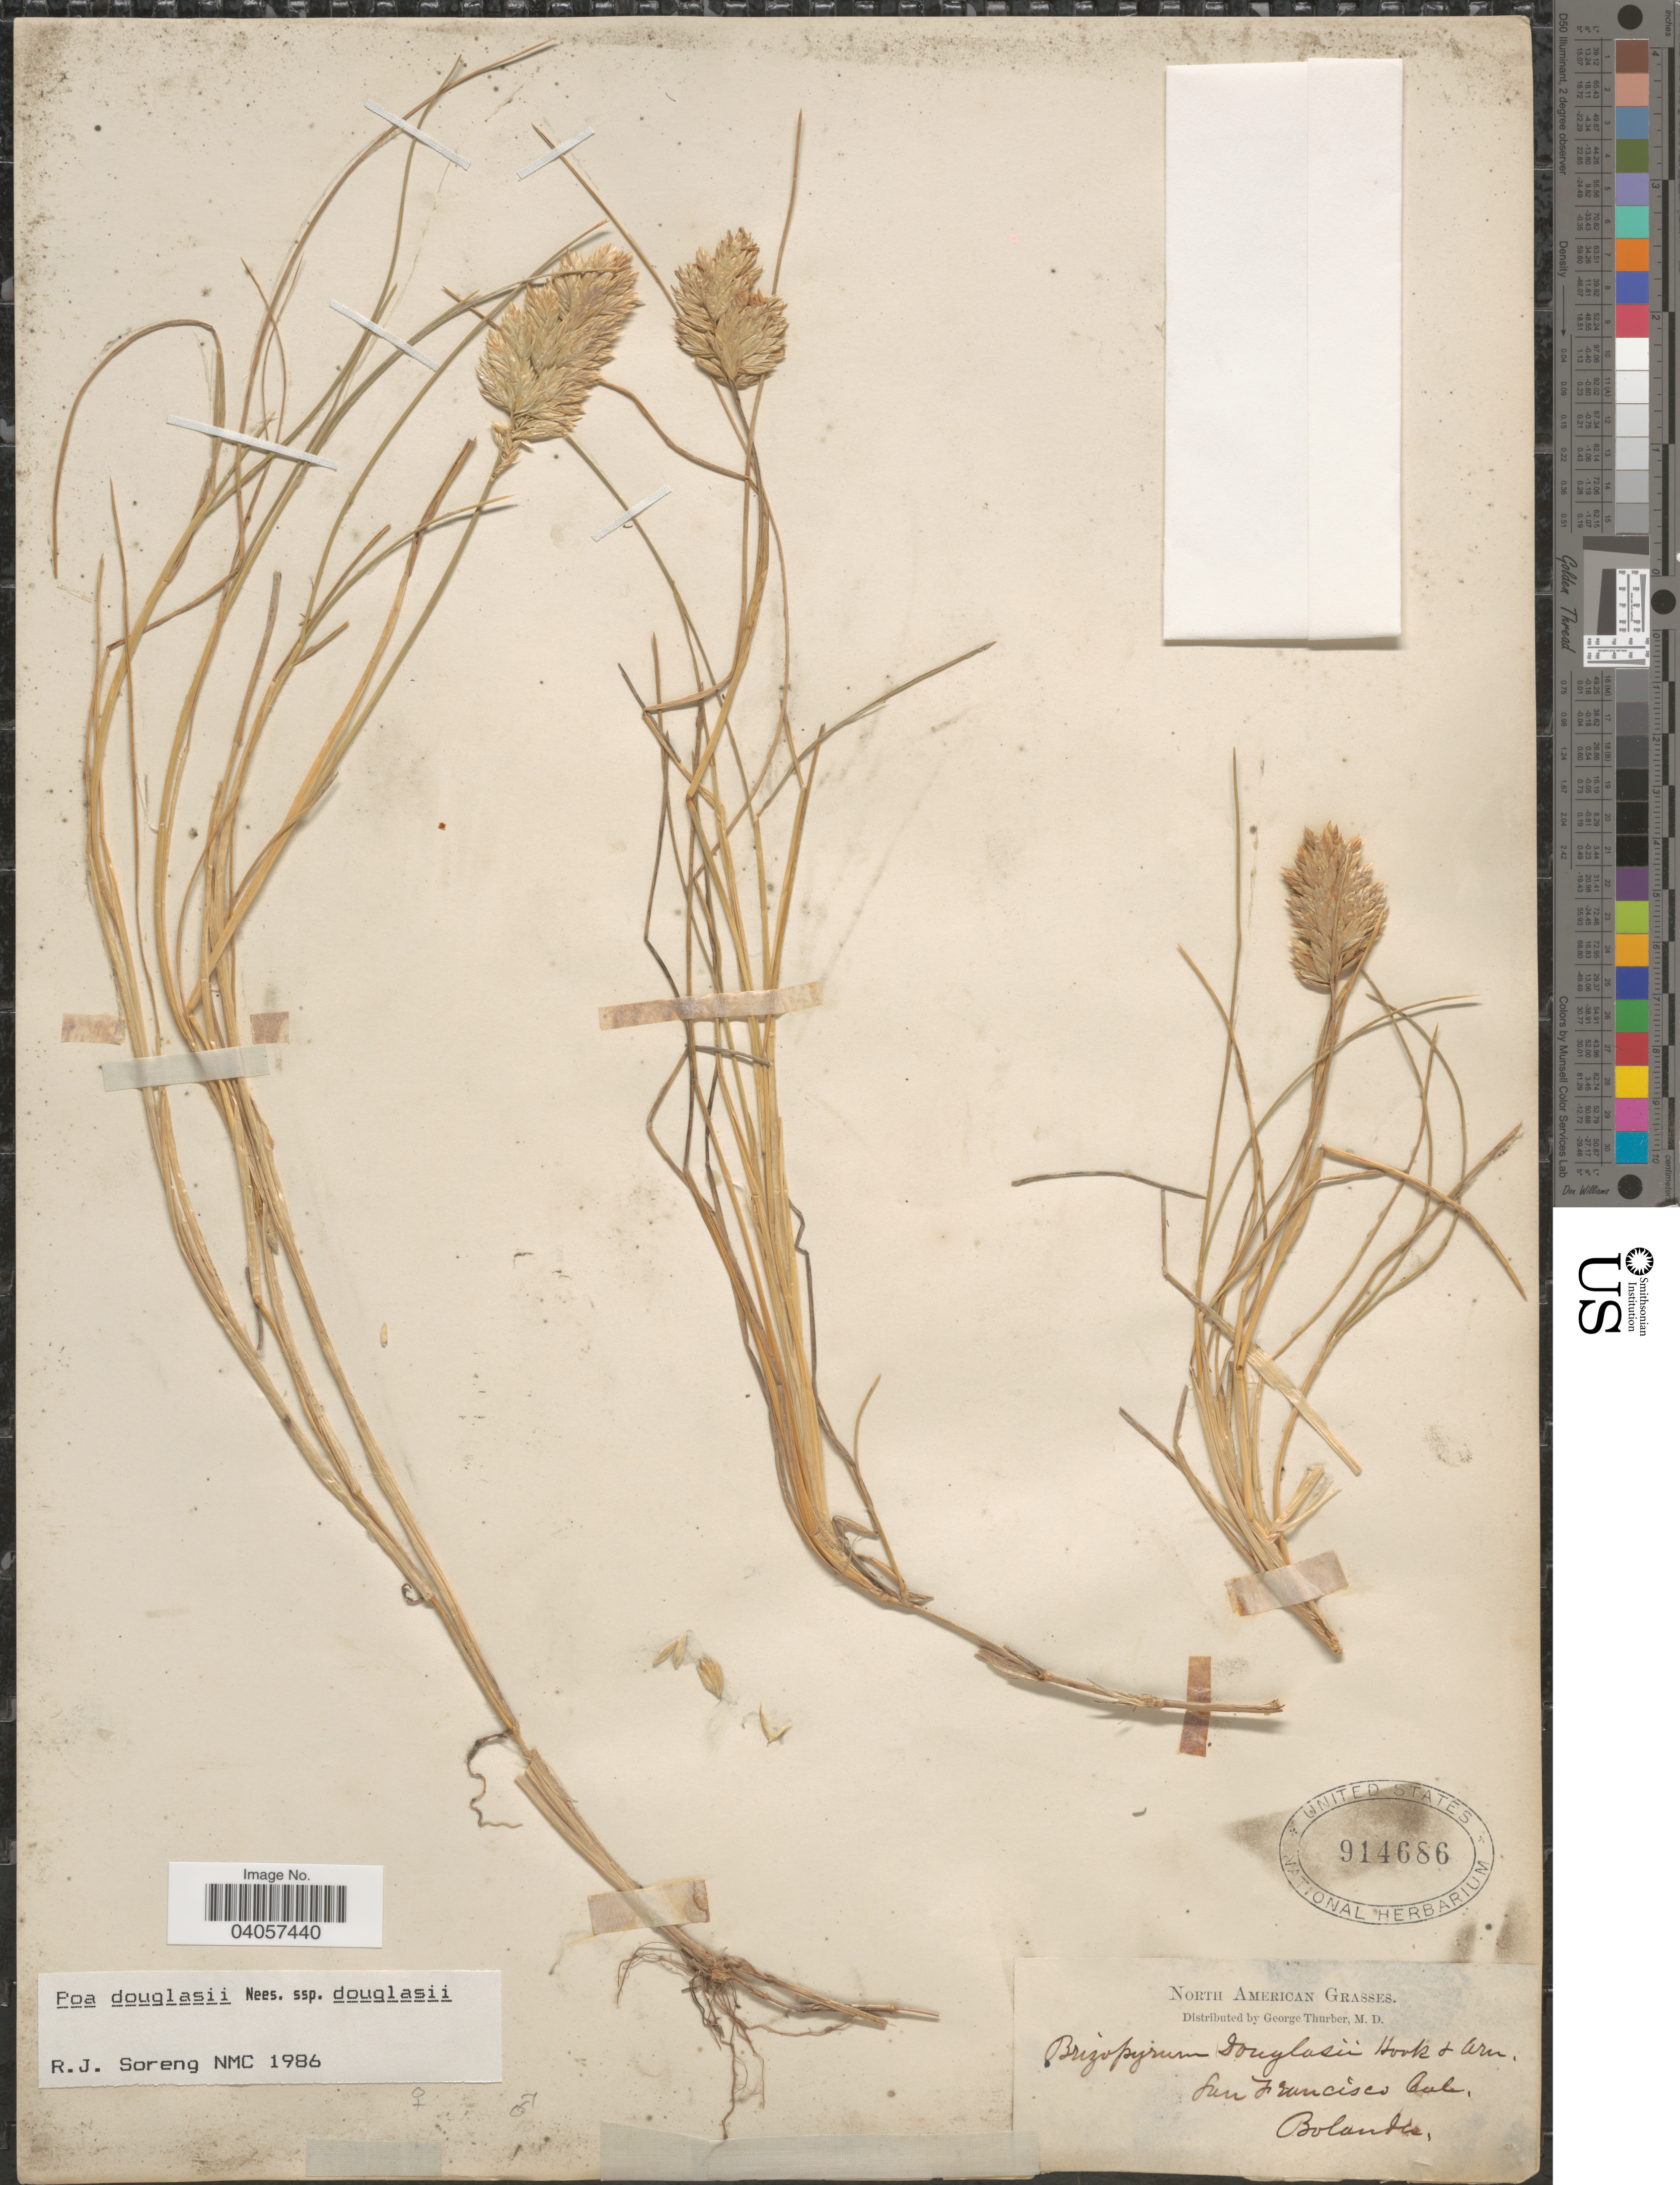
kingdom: Plantae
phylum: Tracheophyta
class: Liliopsida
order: Poales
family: Poaceae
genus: Poa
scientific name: Poa douglasii subsp. douglasii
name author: Nees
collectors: -. Bolander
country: United States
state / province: California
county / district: San Francisco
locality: San Francisco.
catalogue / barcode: US 914686